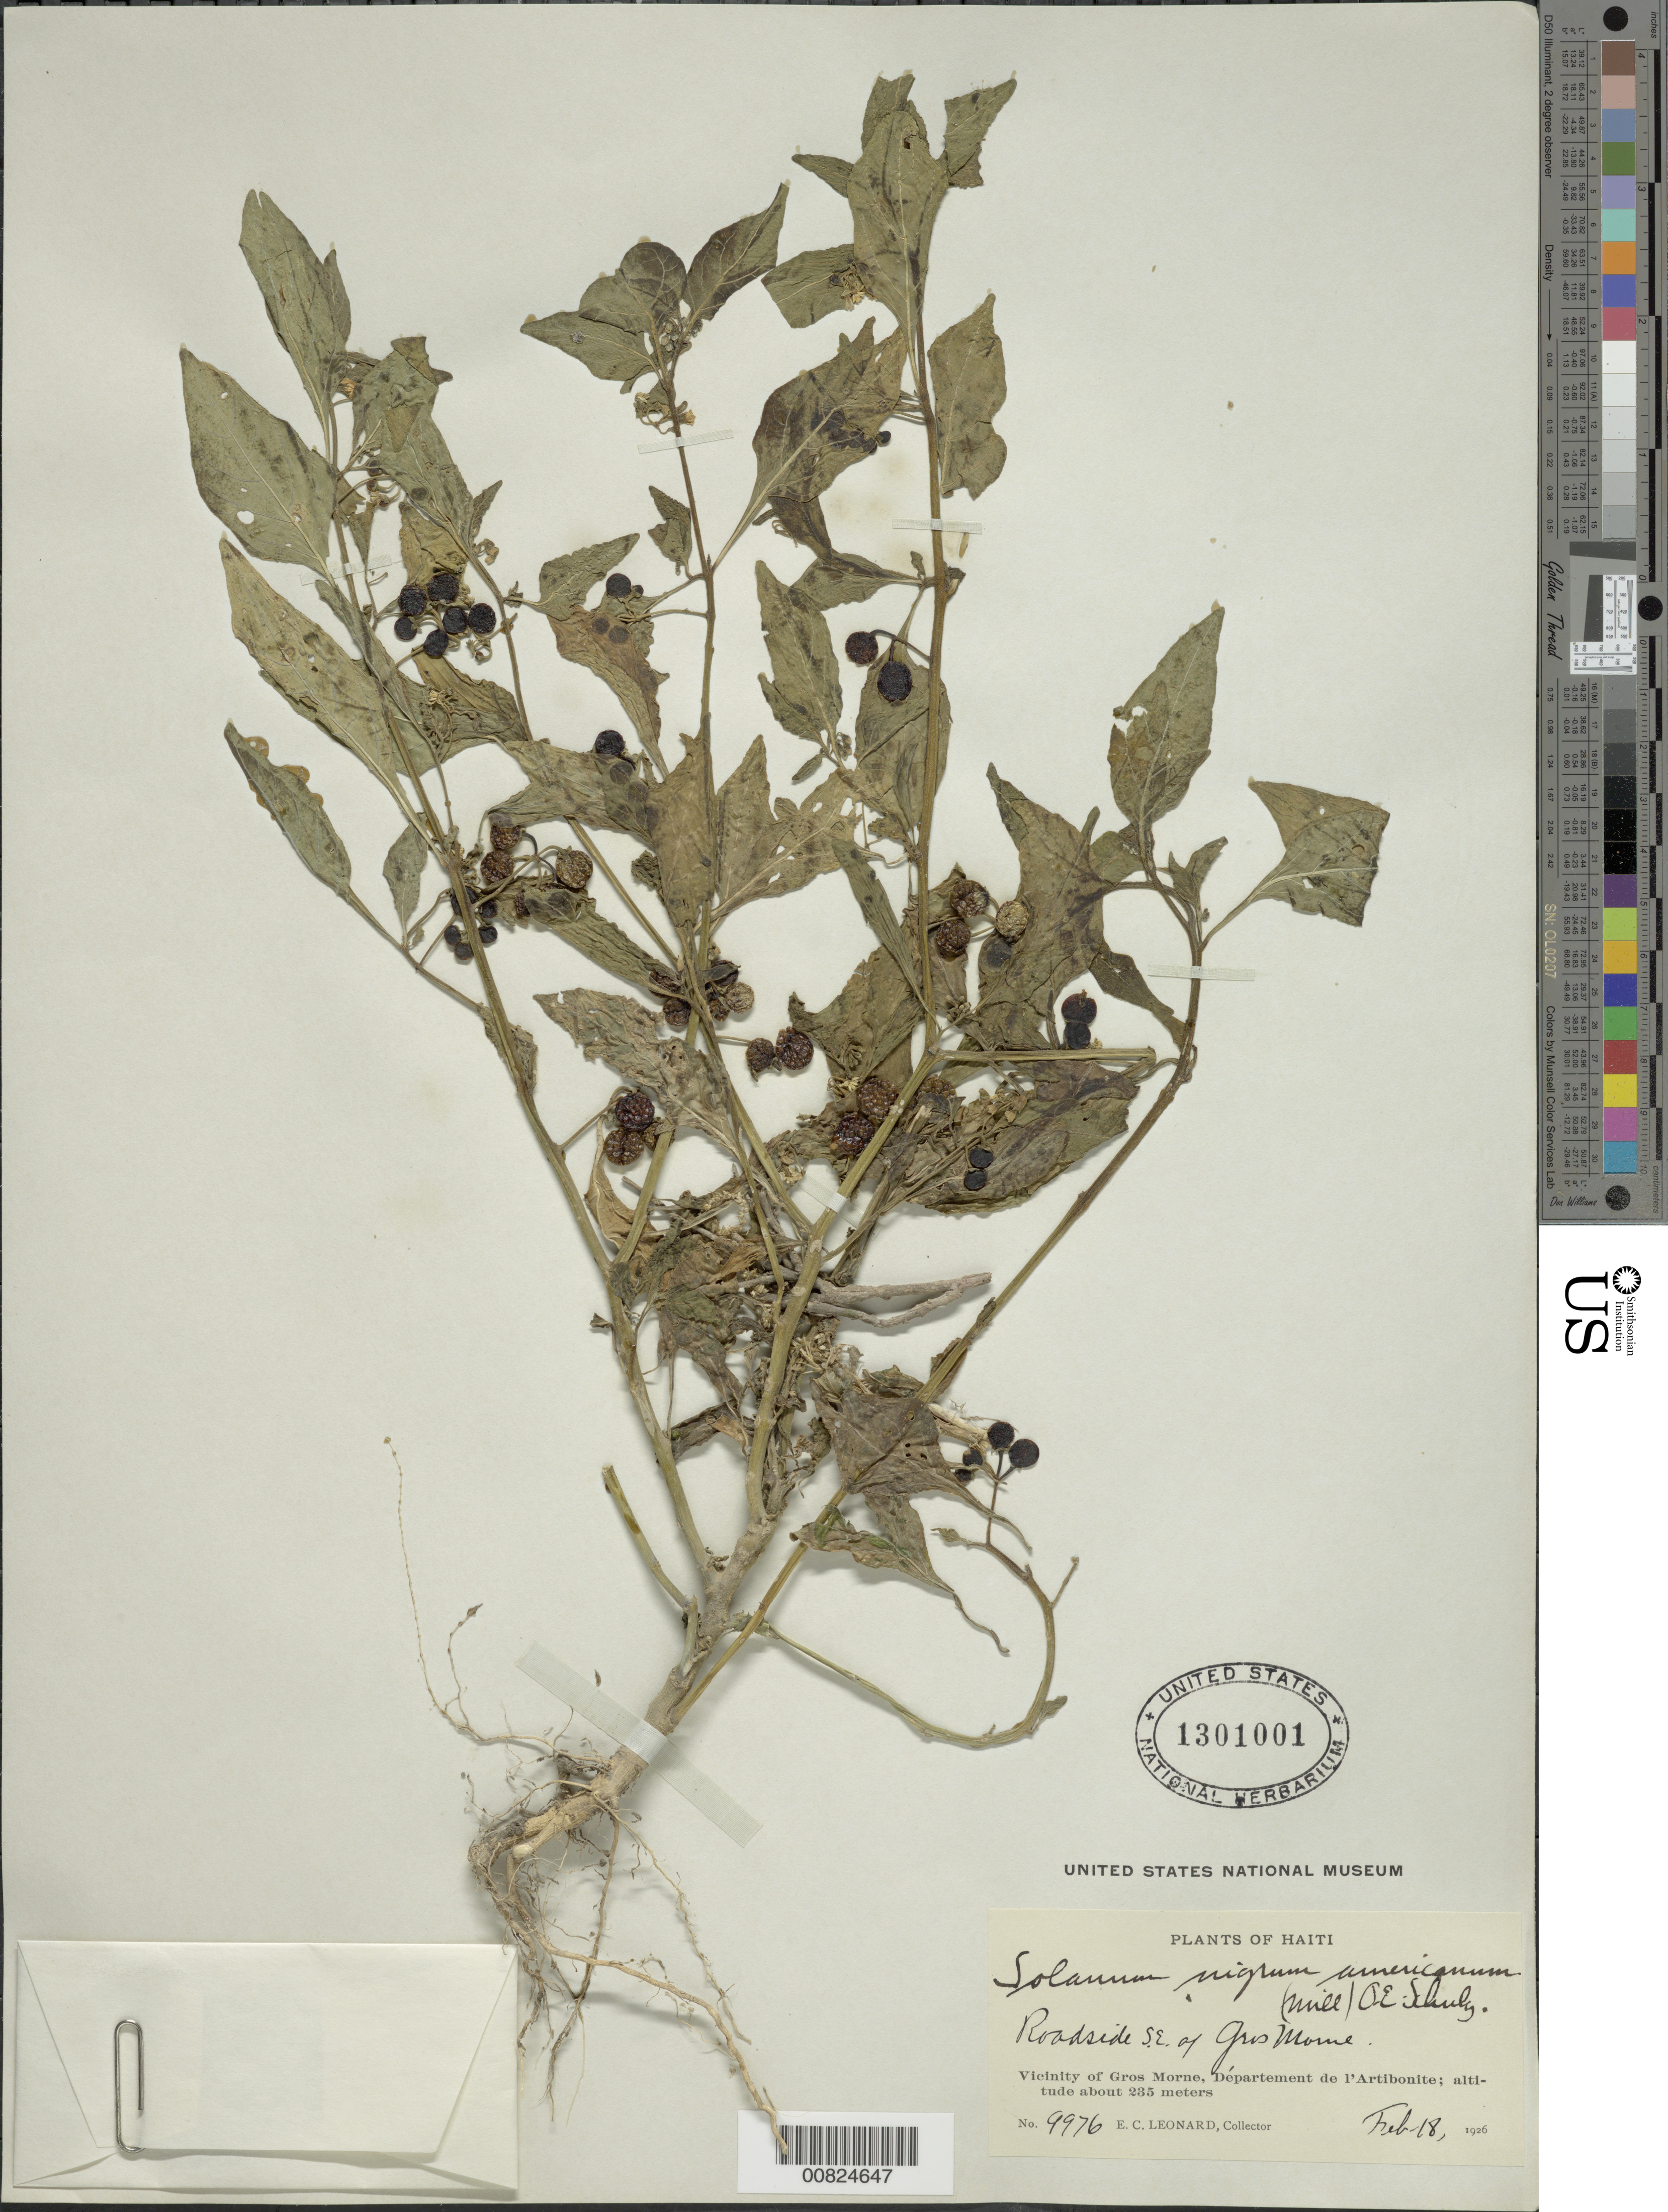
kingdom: Plantae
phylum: Tracheophyta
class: Magnoliopsida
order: Solanales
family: Solanaceae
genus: Solanum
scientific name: Solanum nigrum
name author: L.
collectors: E. C. Leonard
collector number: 9976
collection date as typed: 18 Feb 1926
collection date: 1926-02-18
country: Haiti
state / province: Artibonite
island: Hispaniola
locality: Vicinity of Gros Morne, roadside SE of city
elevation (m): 235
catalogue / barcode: US 1301001